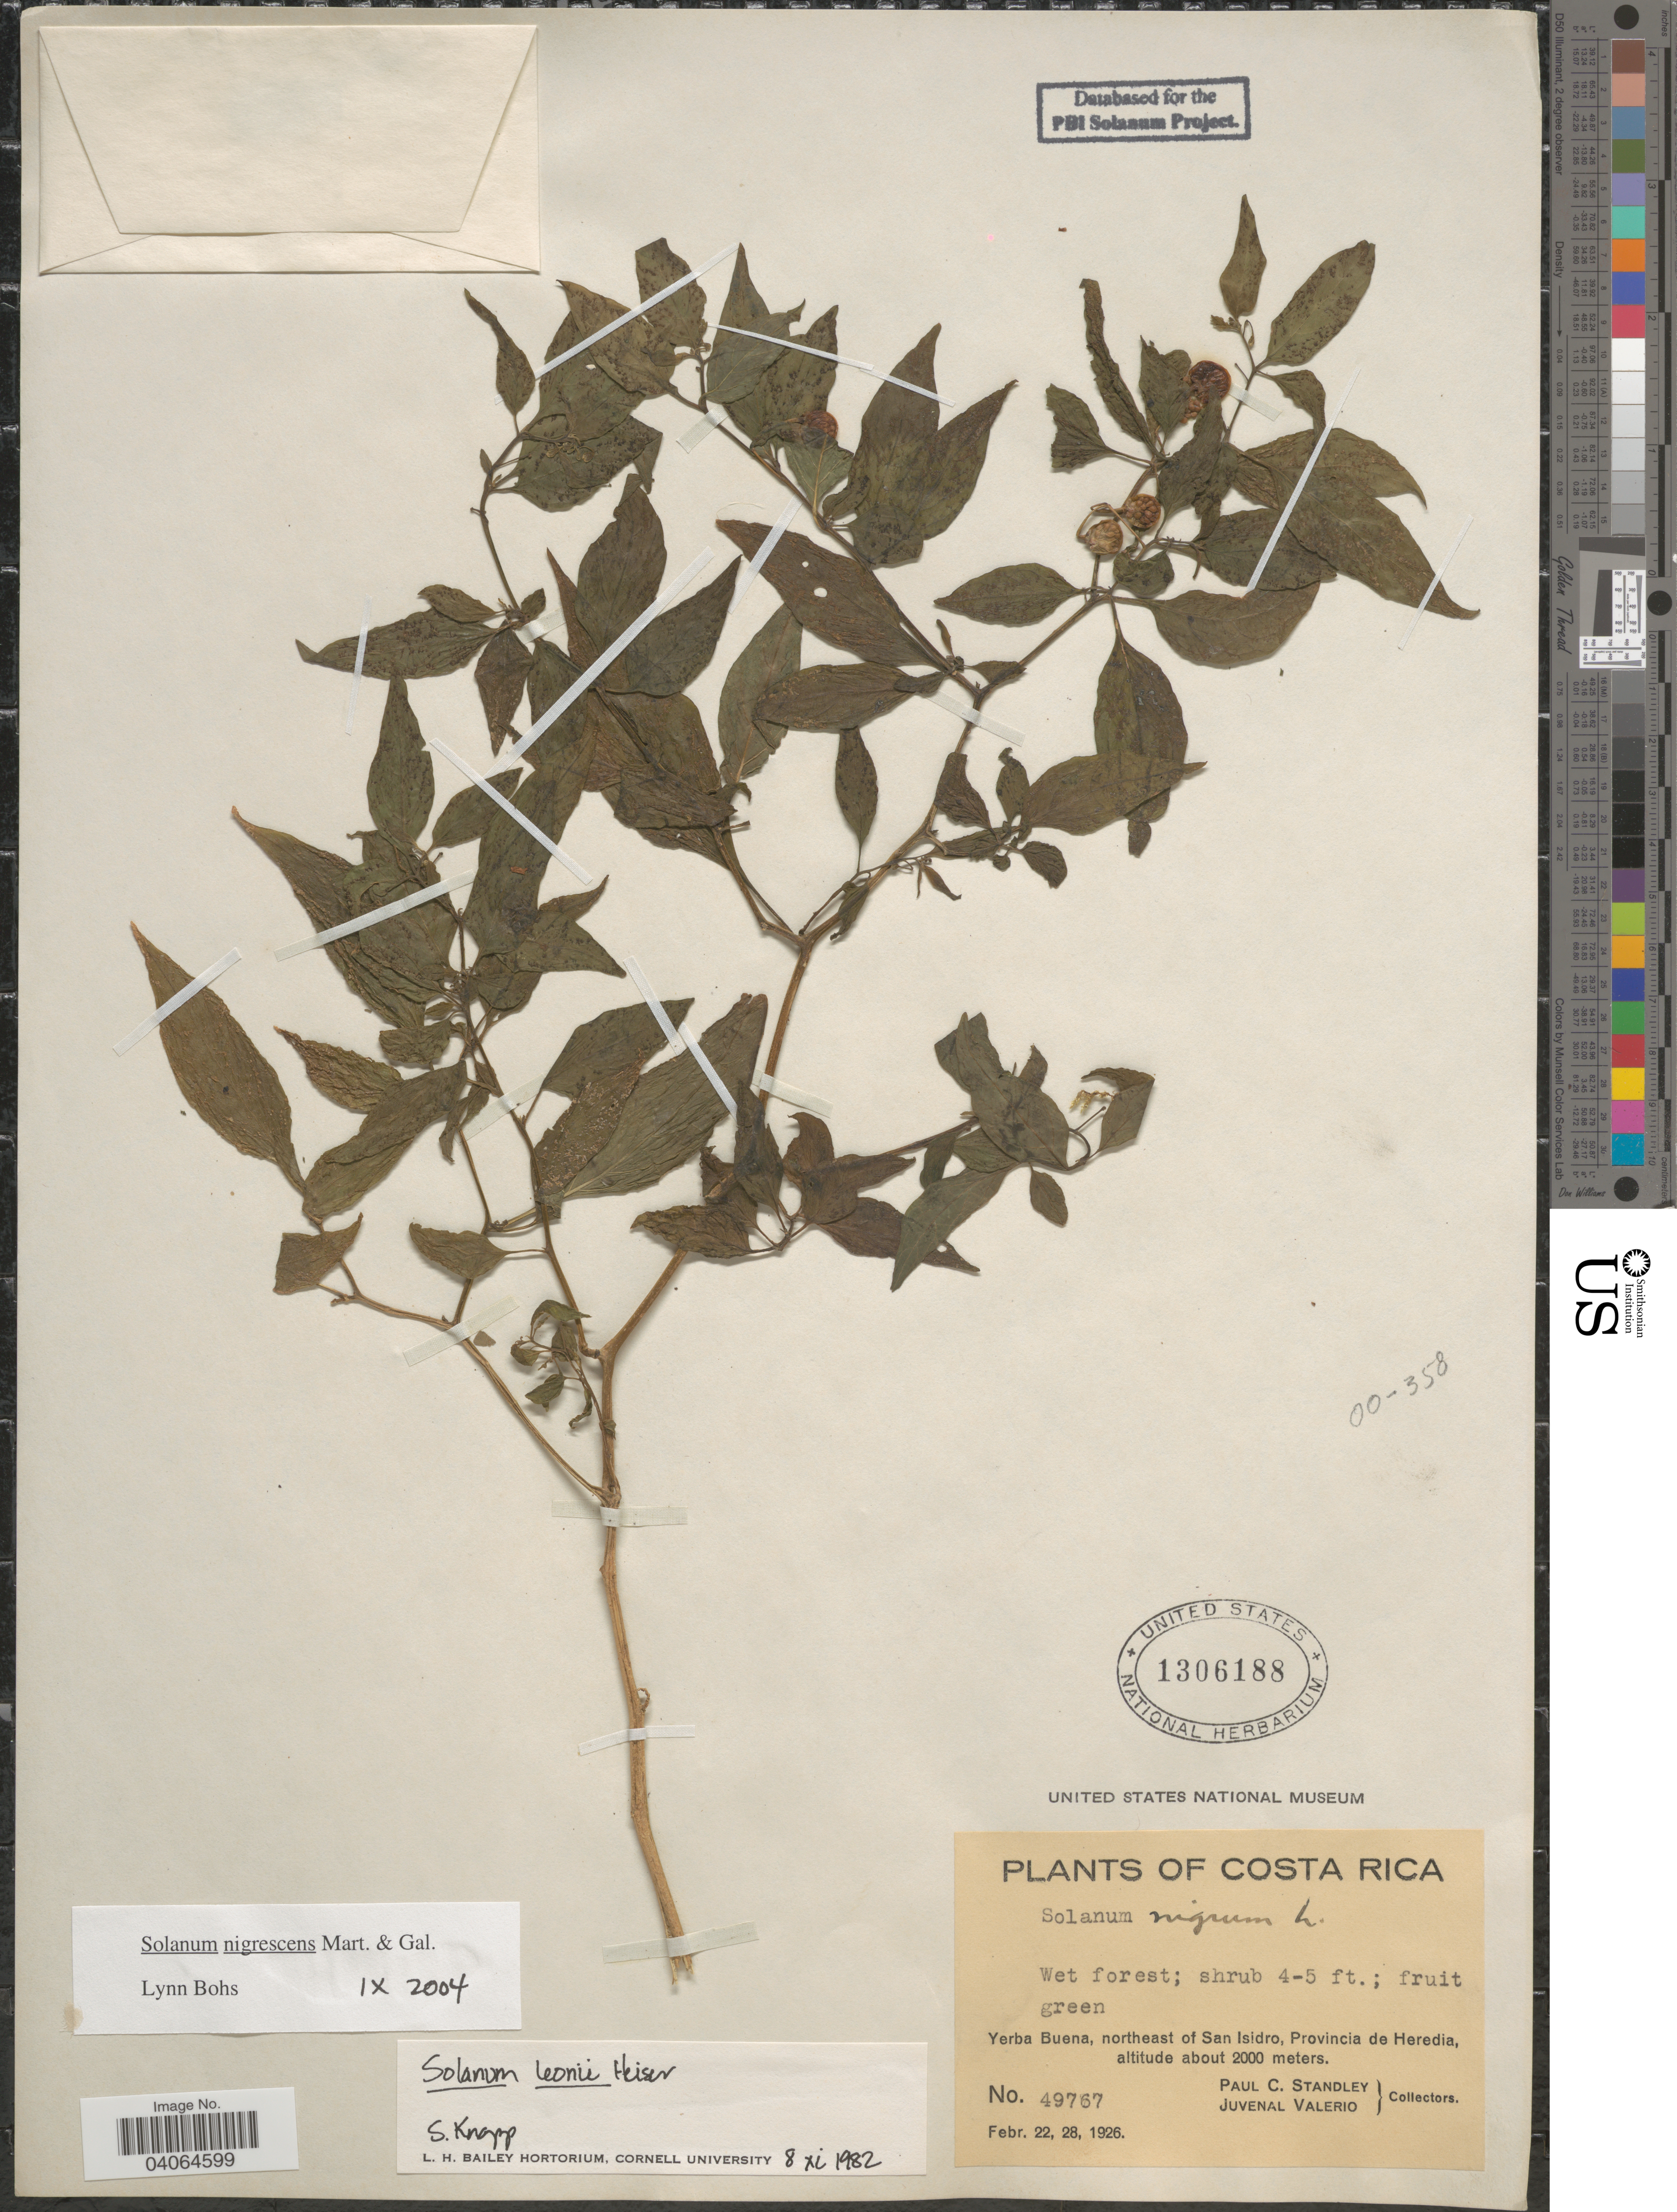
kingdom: Plantae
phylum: Tracheophyta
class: Magnoliopsida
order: Solanales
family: Solanaceae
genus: Solanum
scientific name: Solanum nigrescens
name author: M. Martens & Galeotti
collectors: P. C. Standley & J. Valerio R.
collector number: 49767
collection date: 1926-02-22/1926-02-28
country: Costa Rica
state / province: Heredia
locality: Yerba Buena, northeast of San Isidro.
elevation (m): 2000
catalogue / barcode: US 1306188